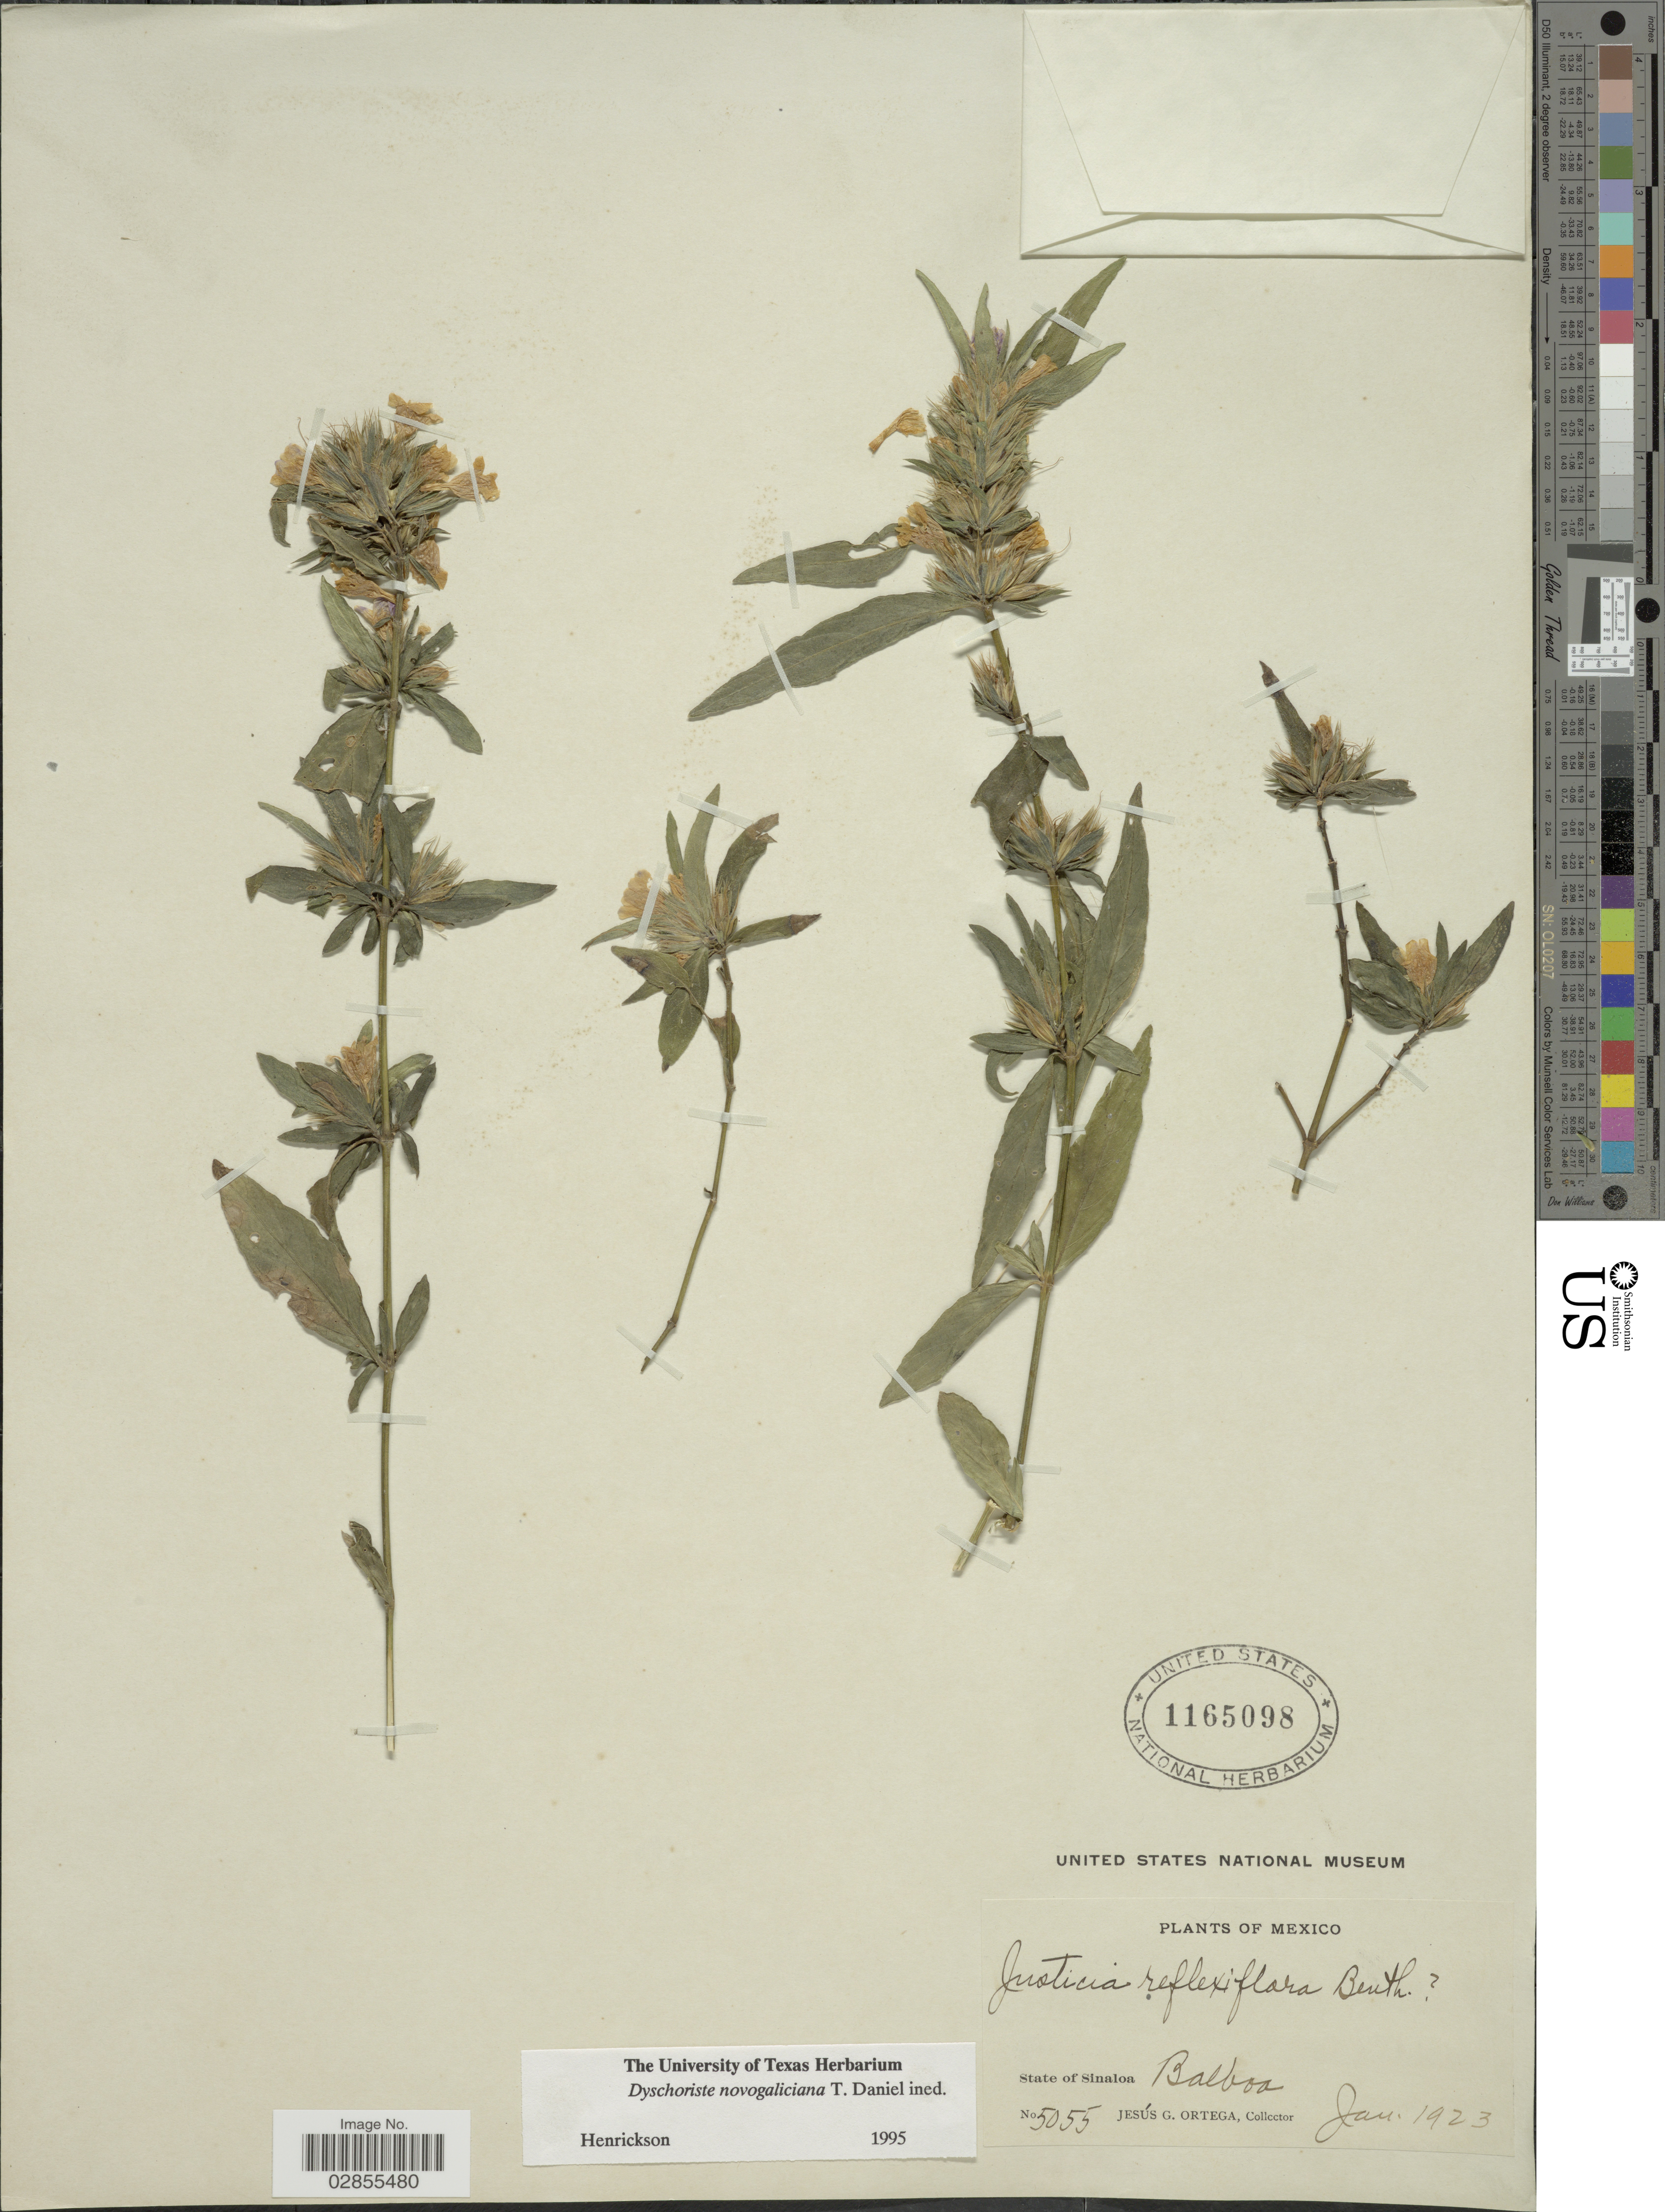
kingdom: Plantae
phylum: Tracheophyta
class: Magnoliopsida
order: Lamiales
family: Acanthaceae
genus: Dyschoriste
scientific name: Dyschoriste novogaliciana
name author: T.F. Daniel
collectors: J. Ortega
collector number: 5055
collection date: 1923-01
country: Mexico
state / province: Sinaloa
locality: Balboa.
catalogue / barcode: US 1165098